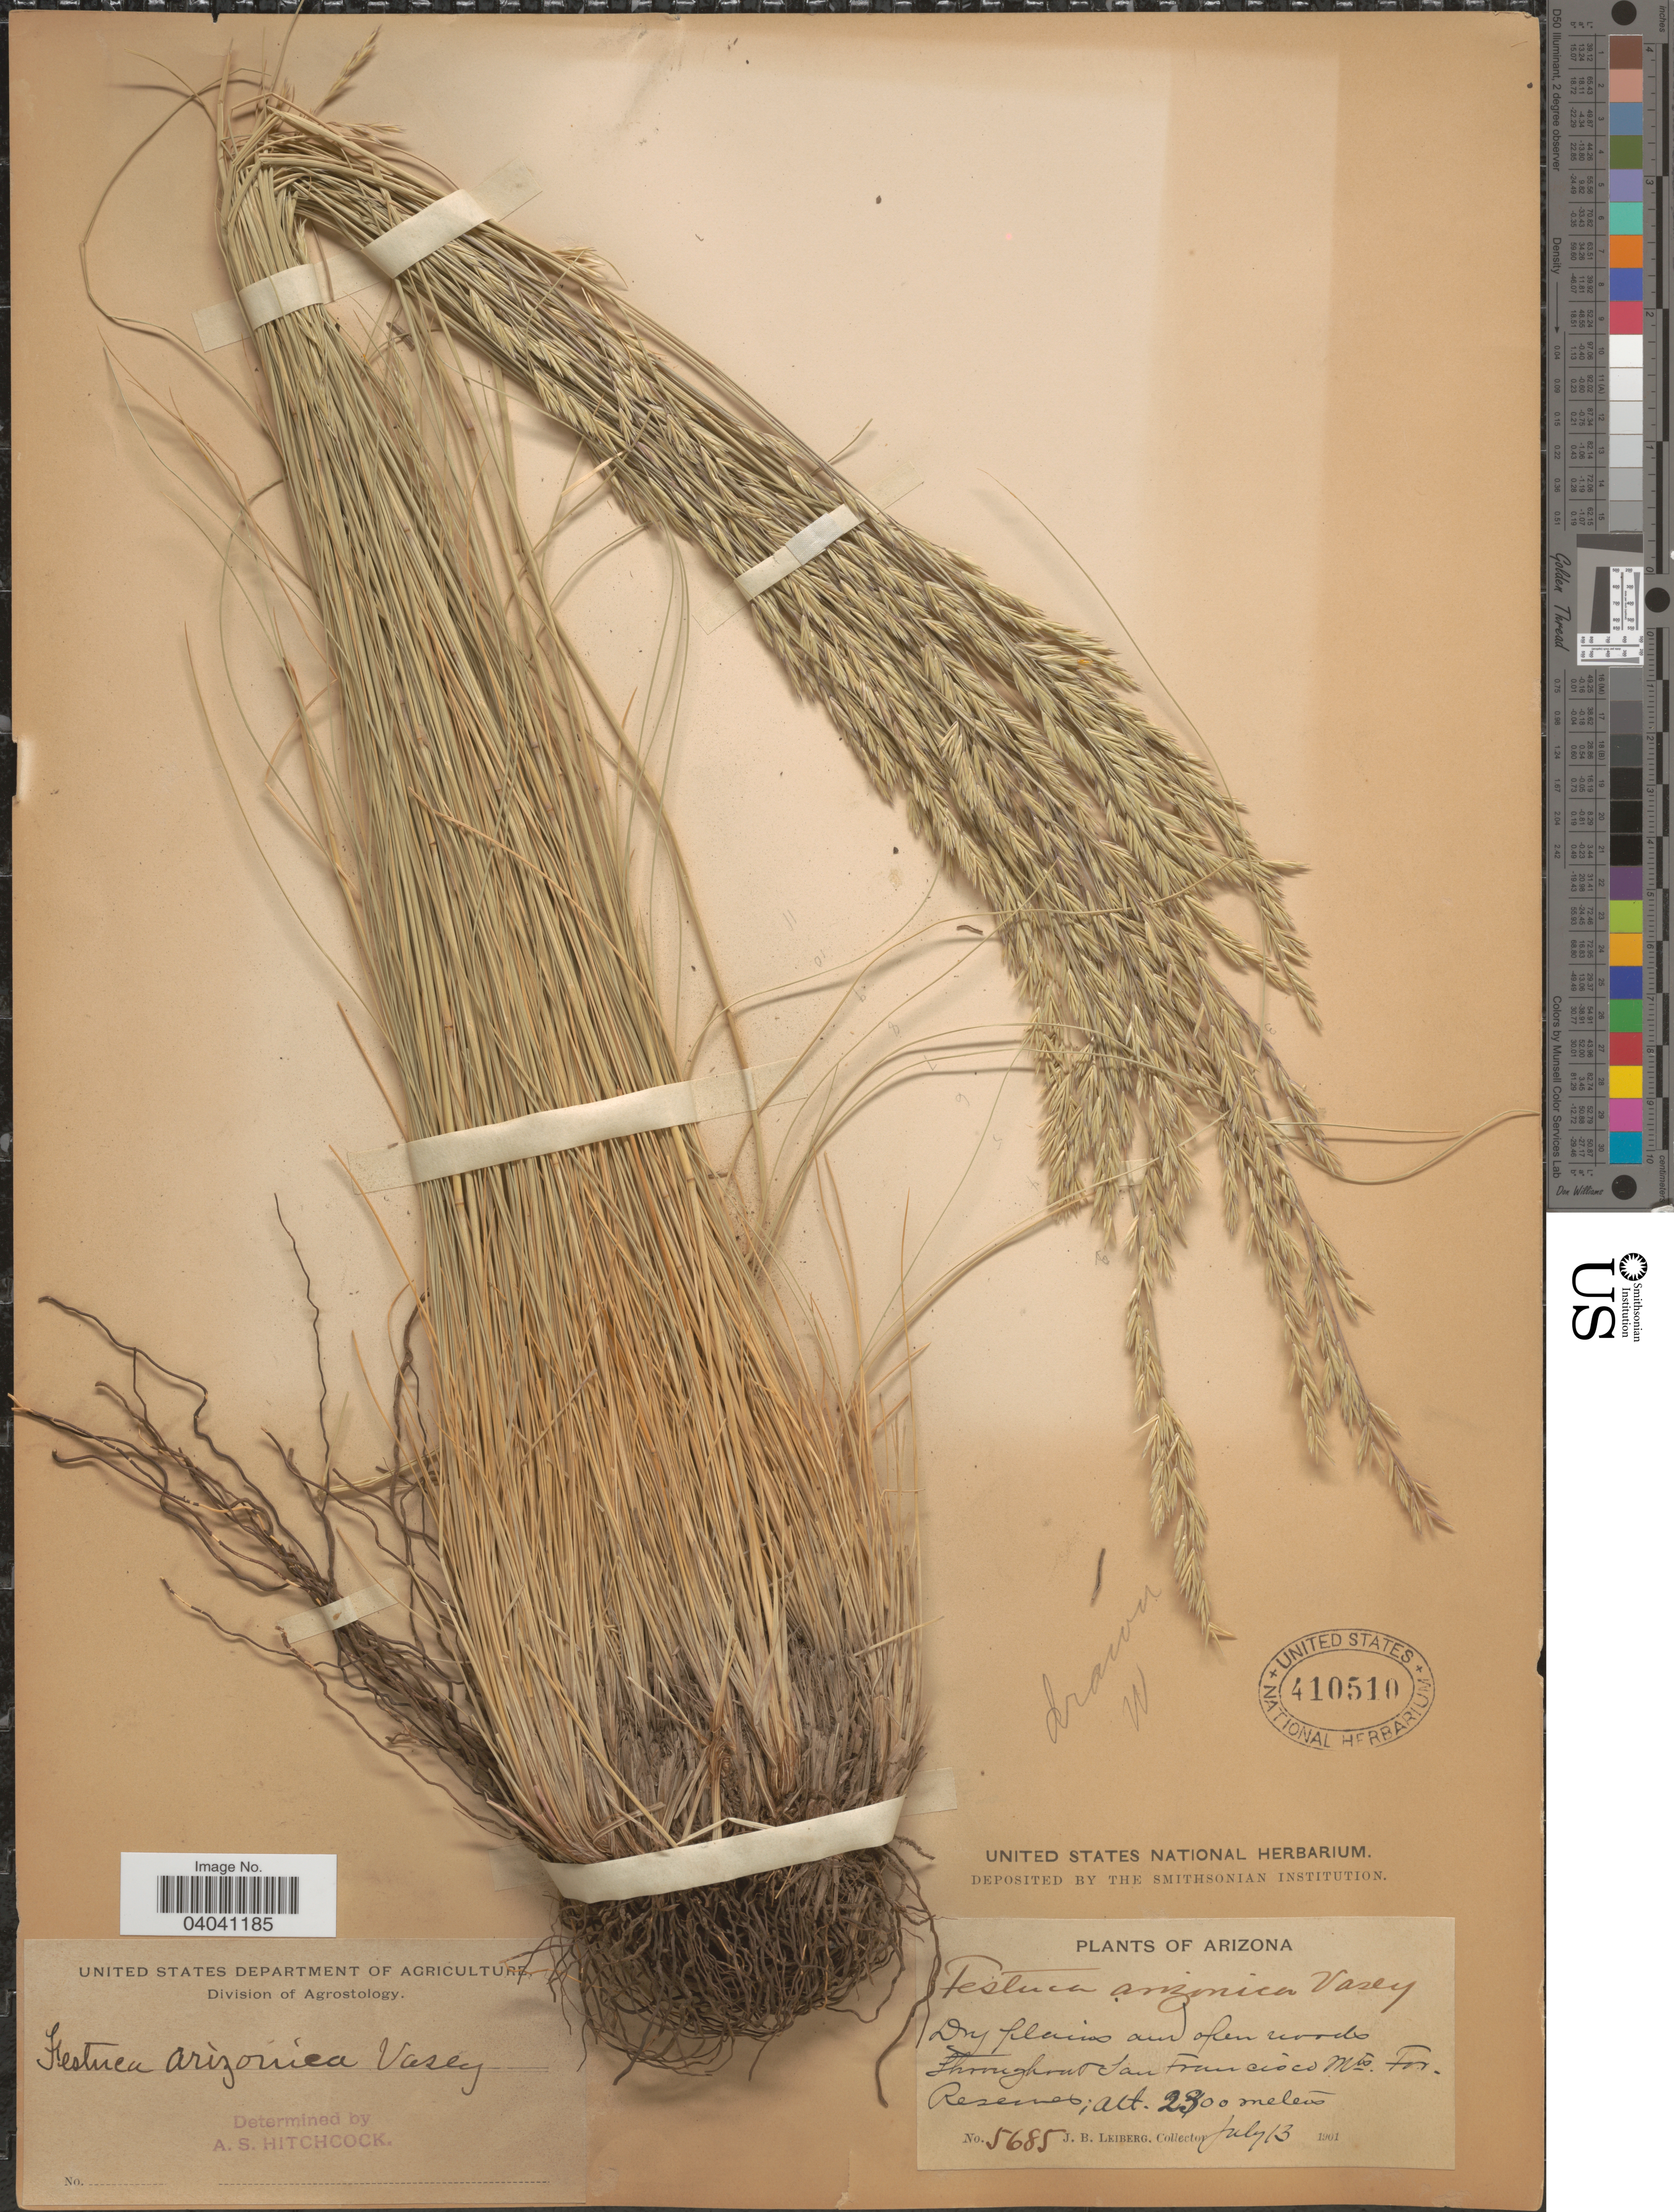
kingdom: Plantae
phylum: Tracheophyta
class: Liliopsida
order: Poales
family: Poaceae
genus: Festuca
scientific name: Festuca arizonica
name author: Vasey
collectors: J. B. Leiberg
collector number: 5685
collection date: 1901-07-13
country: United States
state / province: Arizona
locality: Dry plains and open woods throughout San Francisco Mts. For. Reserve.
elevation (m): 2300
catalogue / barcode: US 410510